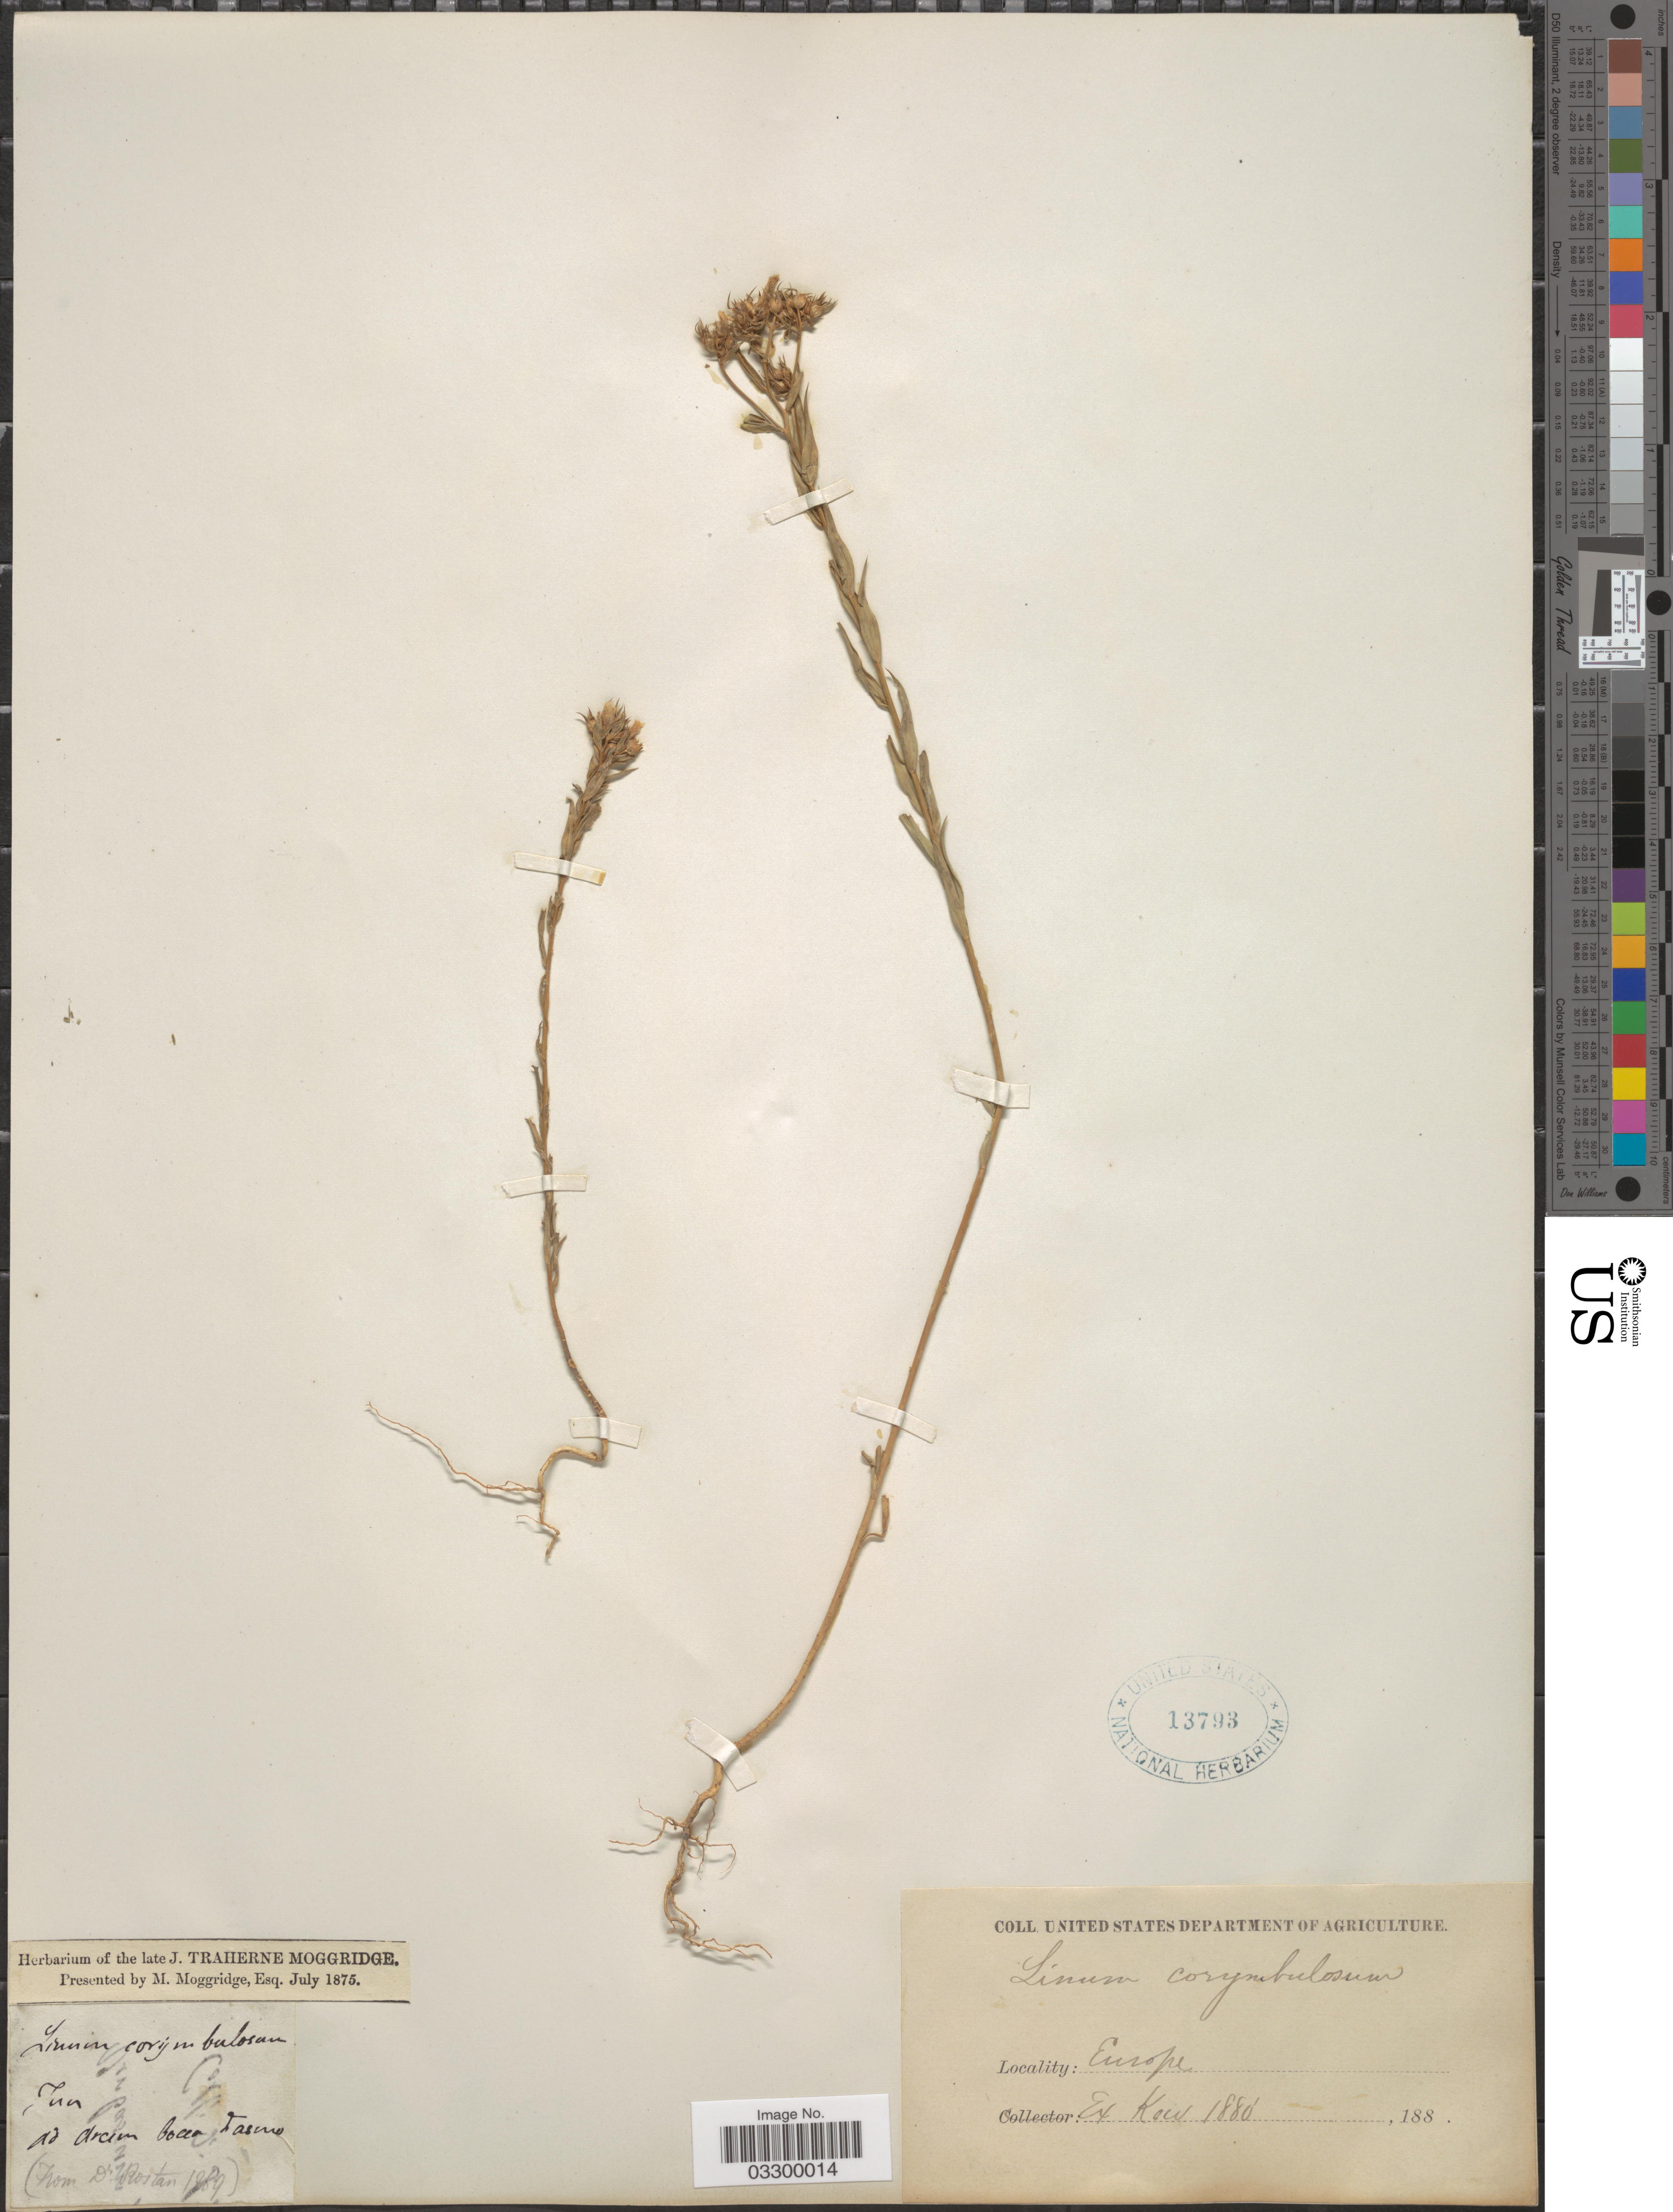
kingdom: Plantae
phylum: Tracheophyta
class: Magnoliopsida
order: Malpighiales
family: Linaceae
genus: Linum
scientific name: Linum corymbulosum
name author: Rchb.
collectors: Facchini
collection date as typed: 188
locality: Europe.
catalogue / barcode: US 13793